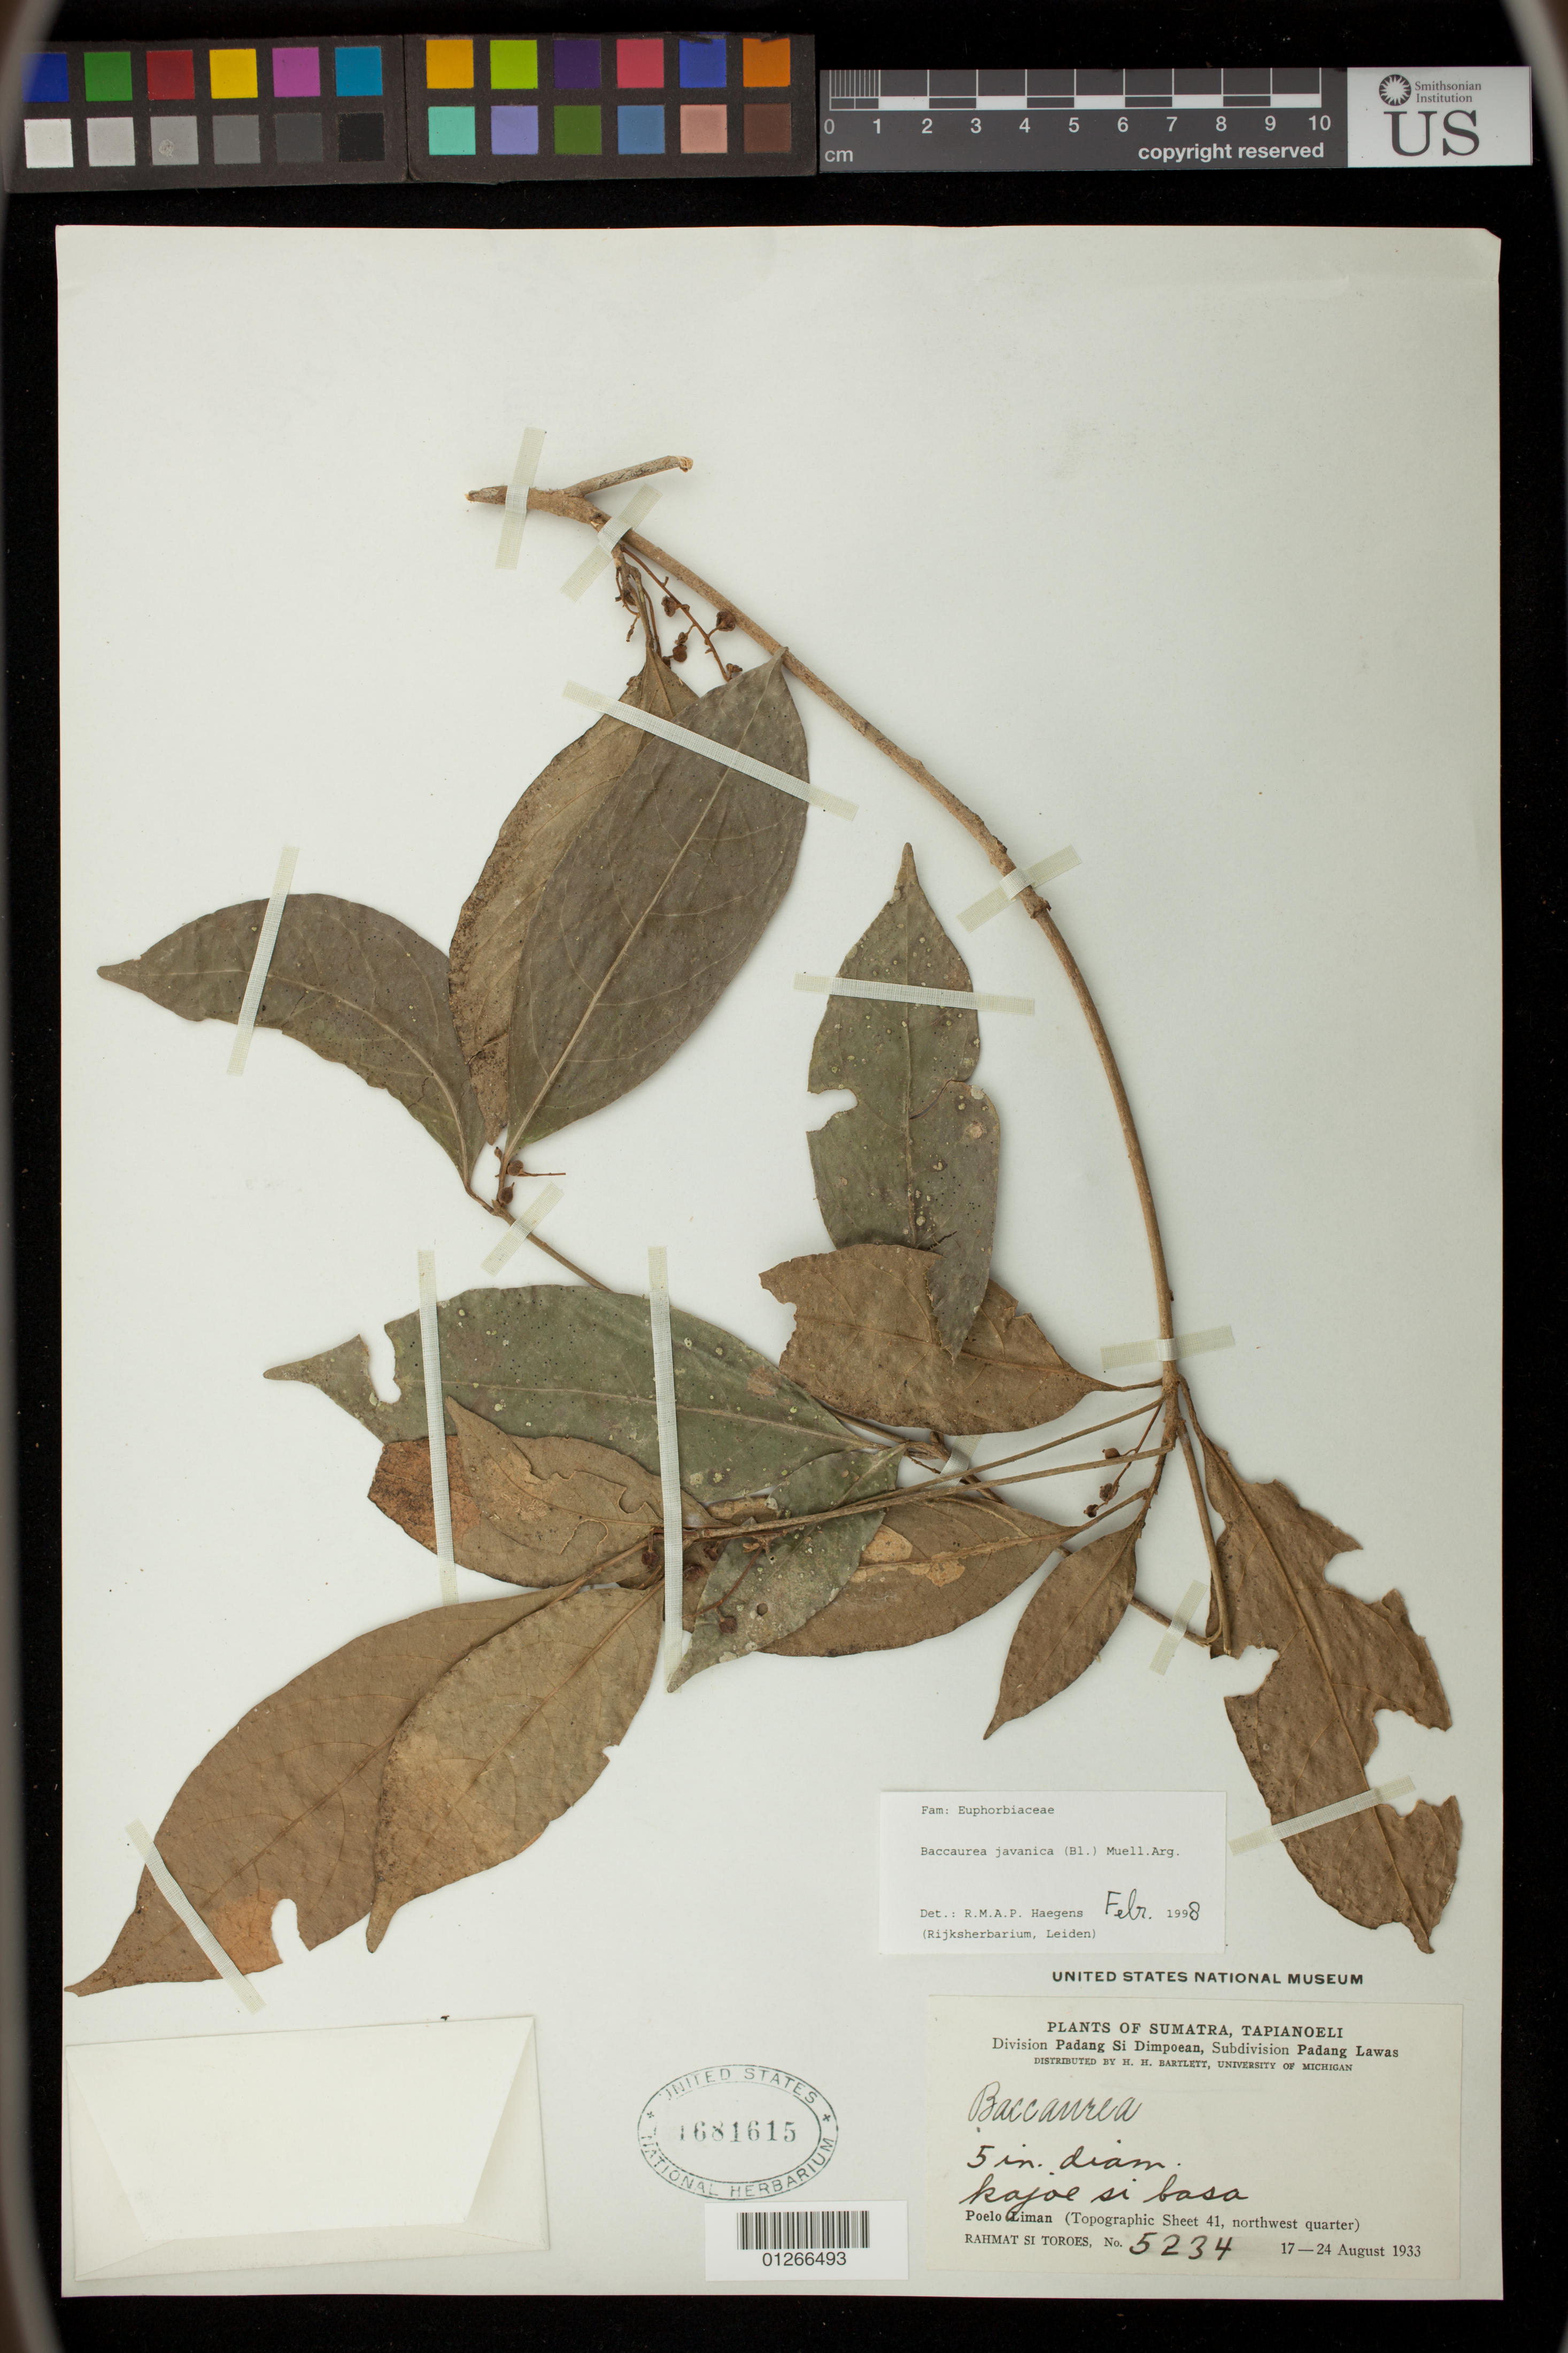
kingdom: Plantae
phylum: Tracheophyta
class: Magnoliopsida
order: Malpighiales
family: Phyllanthaceae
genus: Baccaurea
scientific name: Baccaurea javanica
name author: Müll. Arg.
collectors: Rahmat Si Boeea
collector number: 5234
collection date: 1933-08-17/1933-08-24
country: Indonesia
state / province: Sumatra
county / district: Sumatera Utara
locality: Sumatra, Tapianoeli [Tapanuli]. Padang Si Dimpoean [Sidempuan]. Padang Lawas. Poelo Liman (Topographic Sheet 41, northwest quarter).